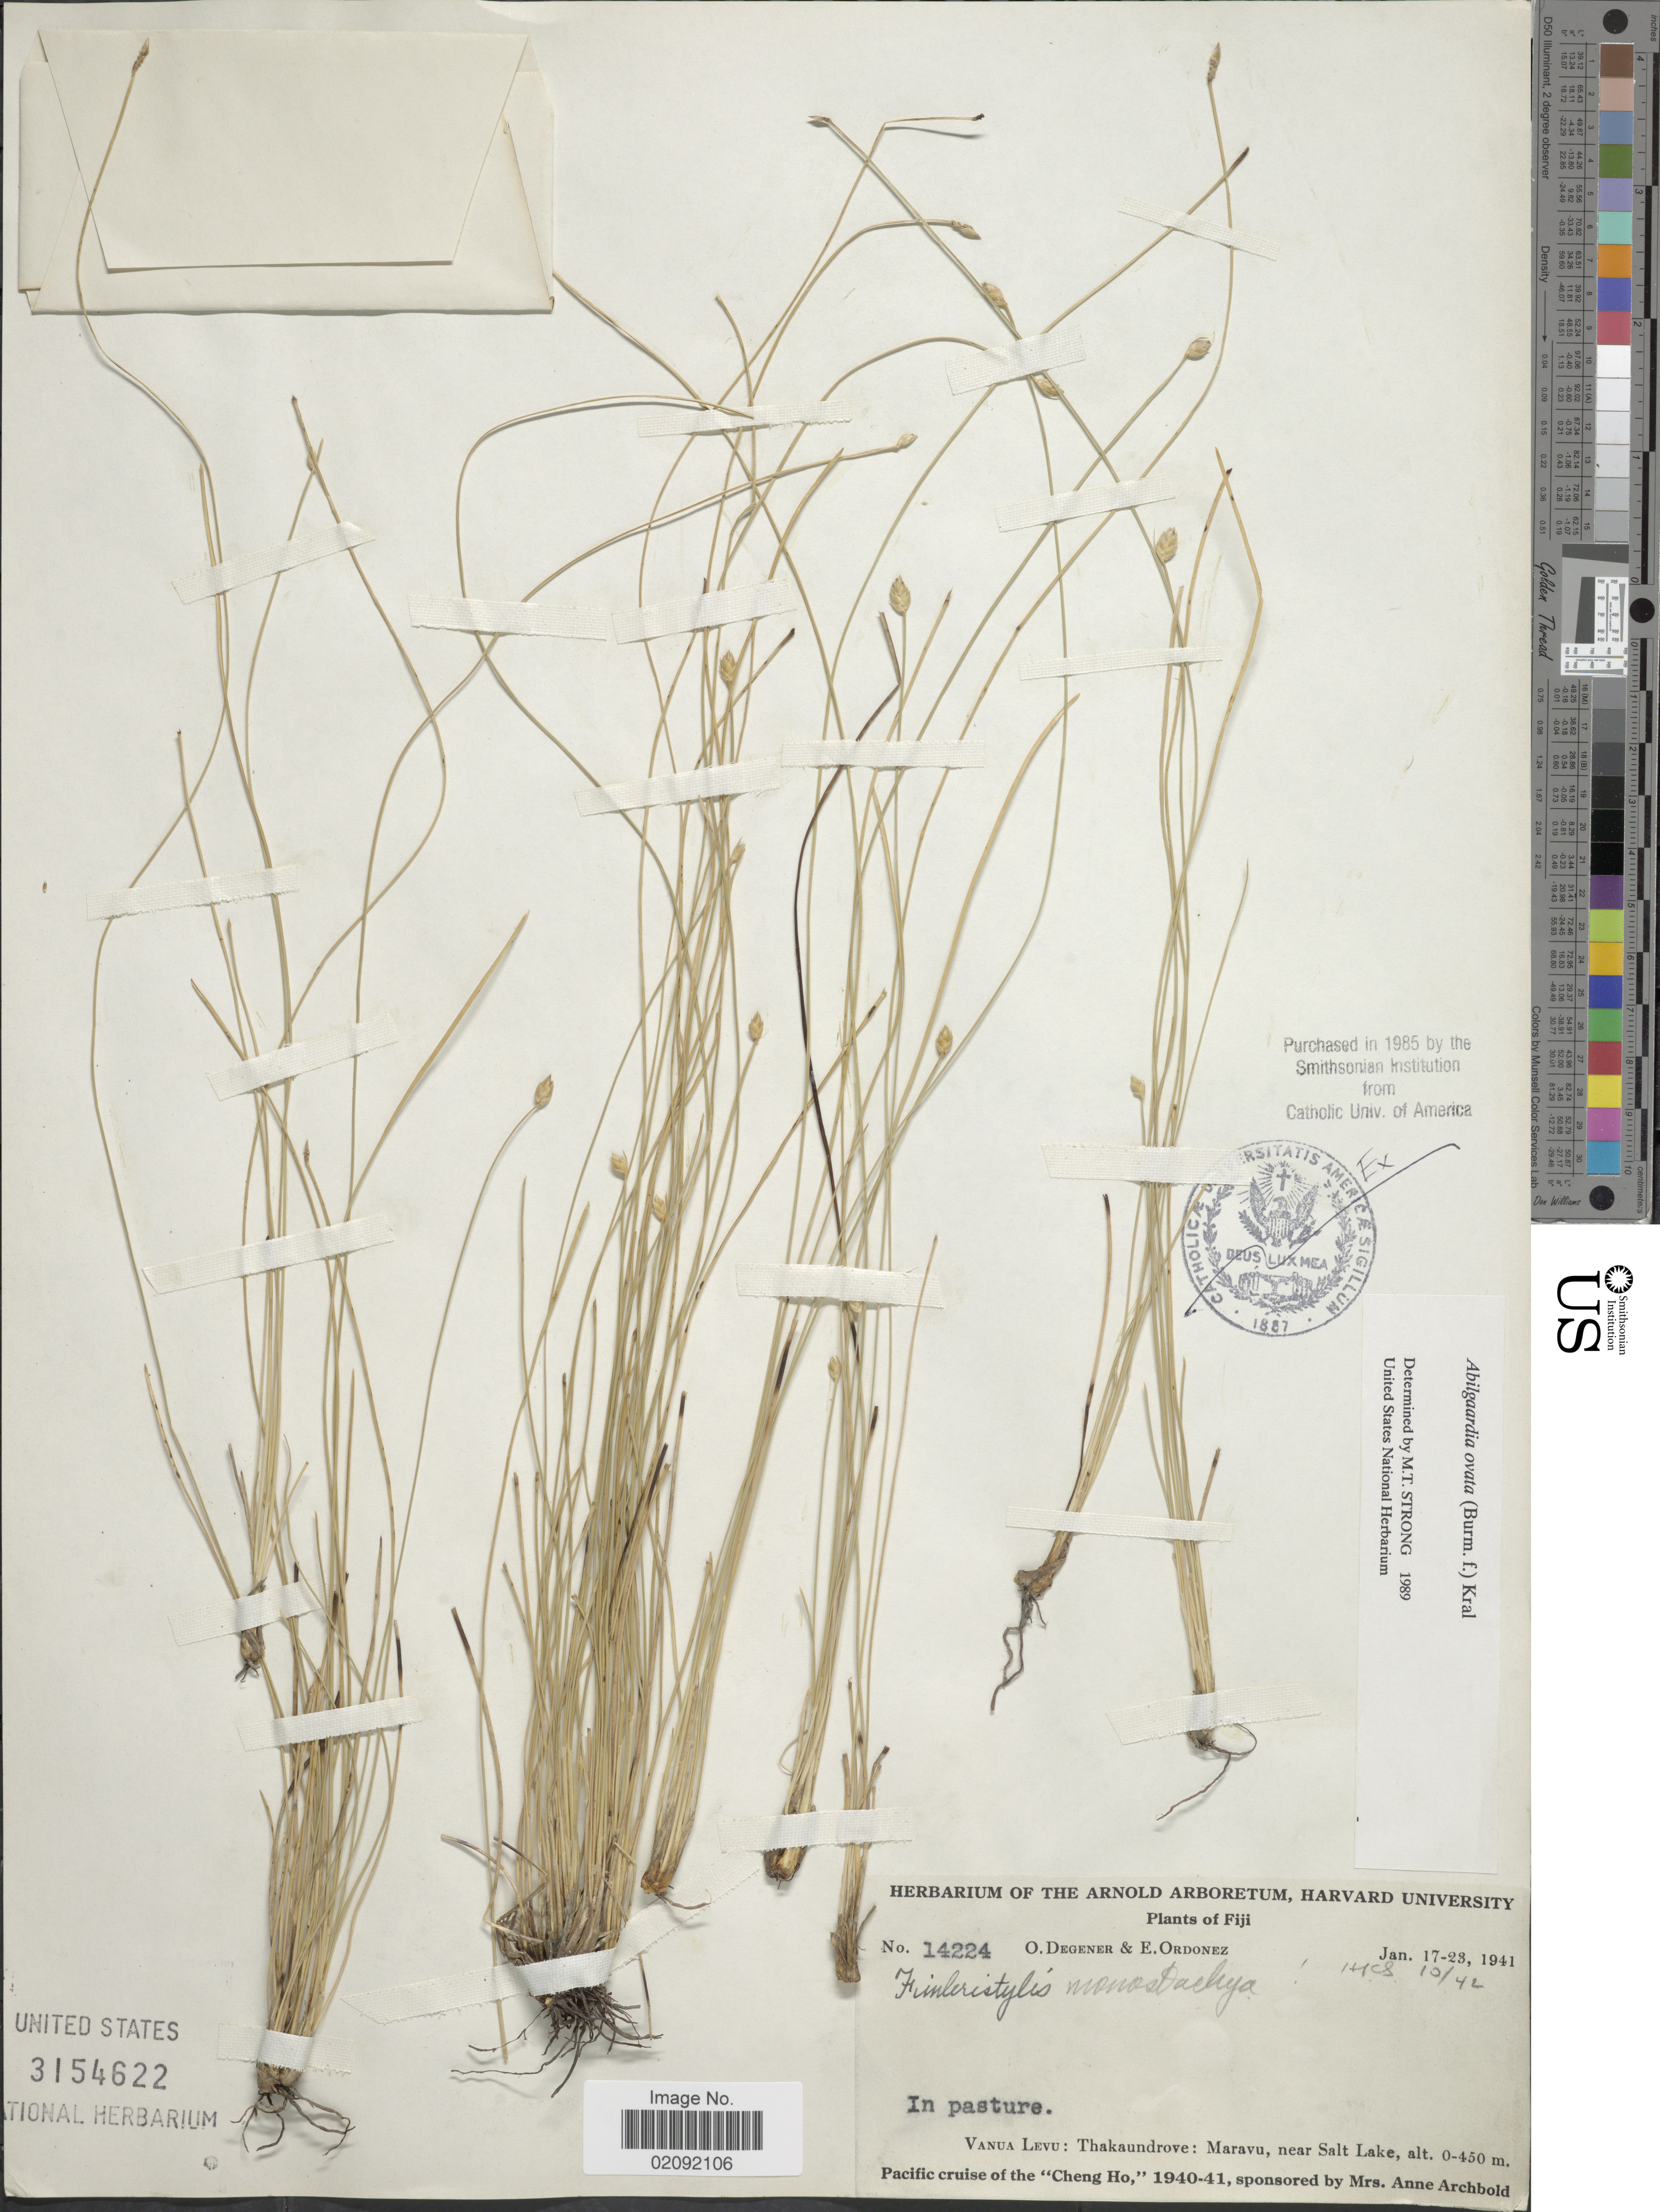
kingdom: Plantae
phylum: Tracheophyta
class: Liliopsida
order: Poales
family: Cyperaceae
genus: Abildgaardia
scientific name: Abildgaardia ovata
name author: (Burm. f.) Kral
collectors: O. Degener & E. Ordonez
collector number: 14224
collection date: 1941-01-17/1941-01-23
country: Fiji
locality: Vanua Levu: Thakaundrove: Maravu, near Salt Lake.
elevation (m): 0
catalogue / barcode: US 3154622